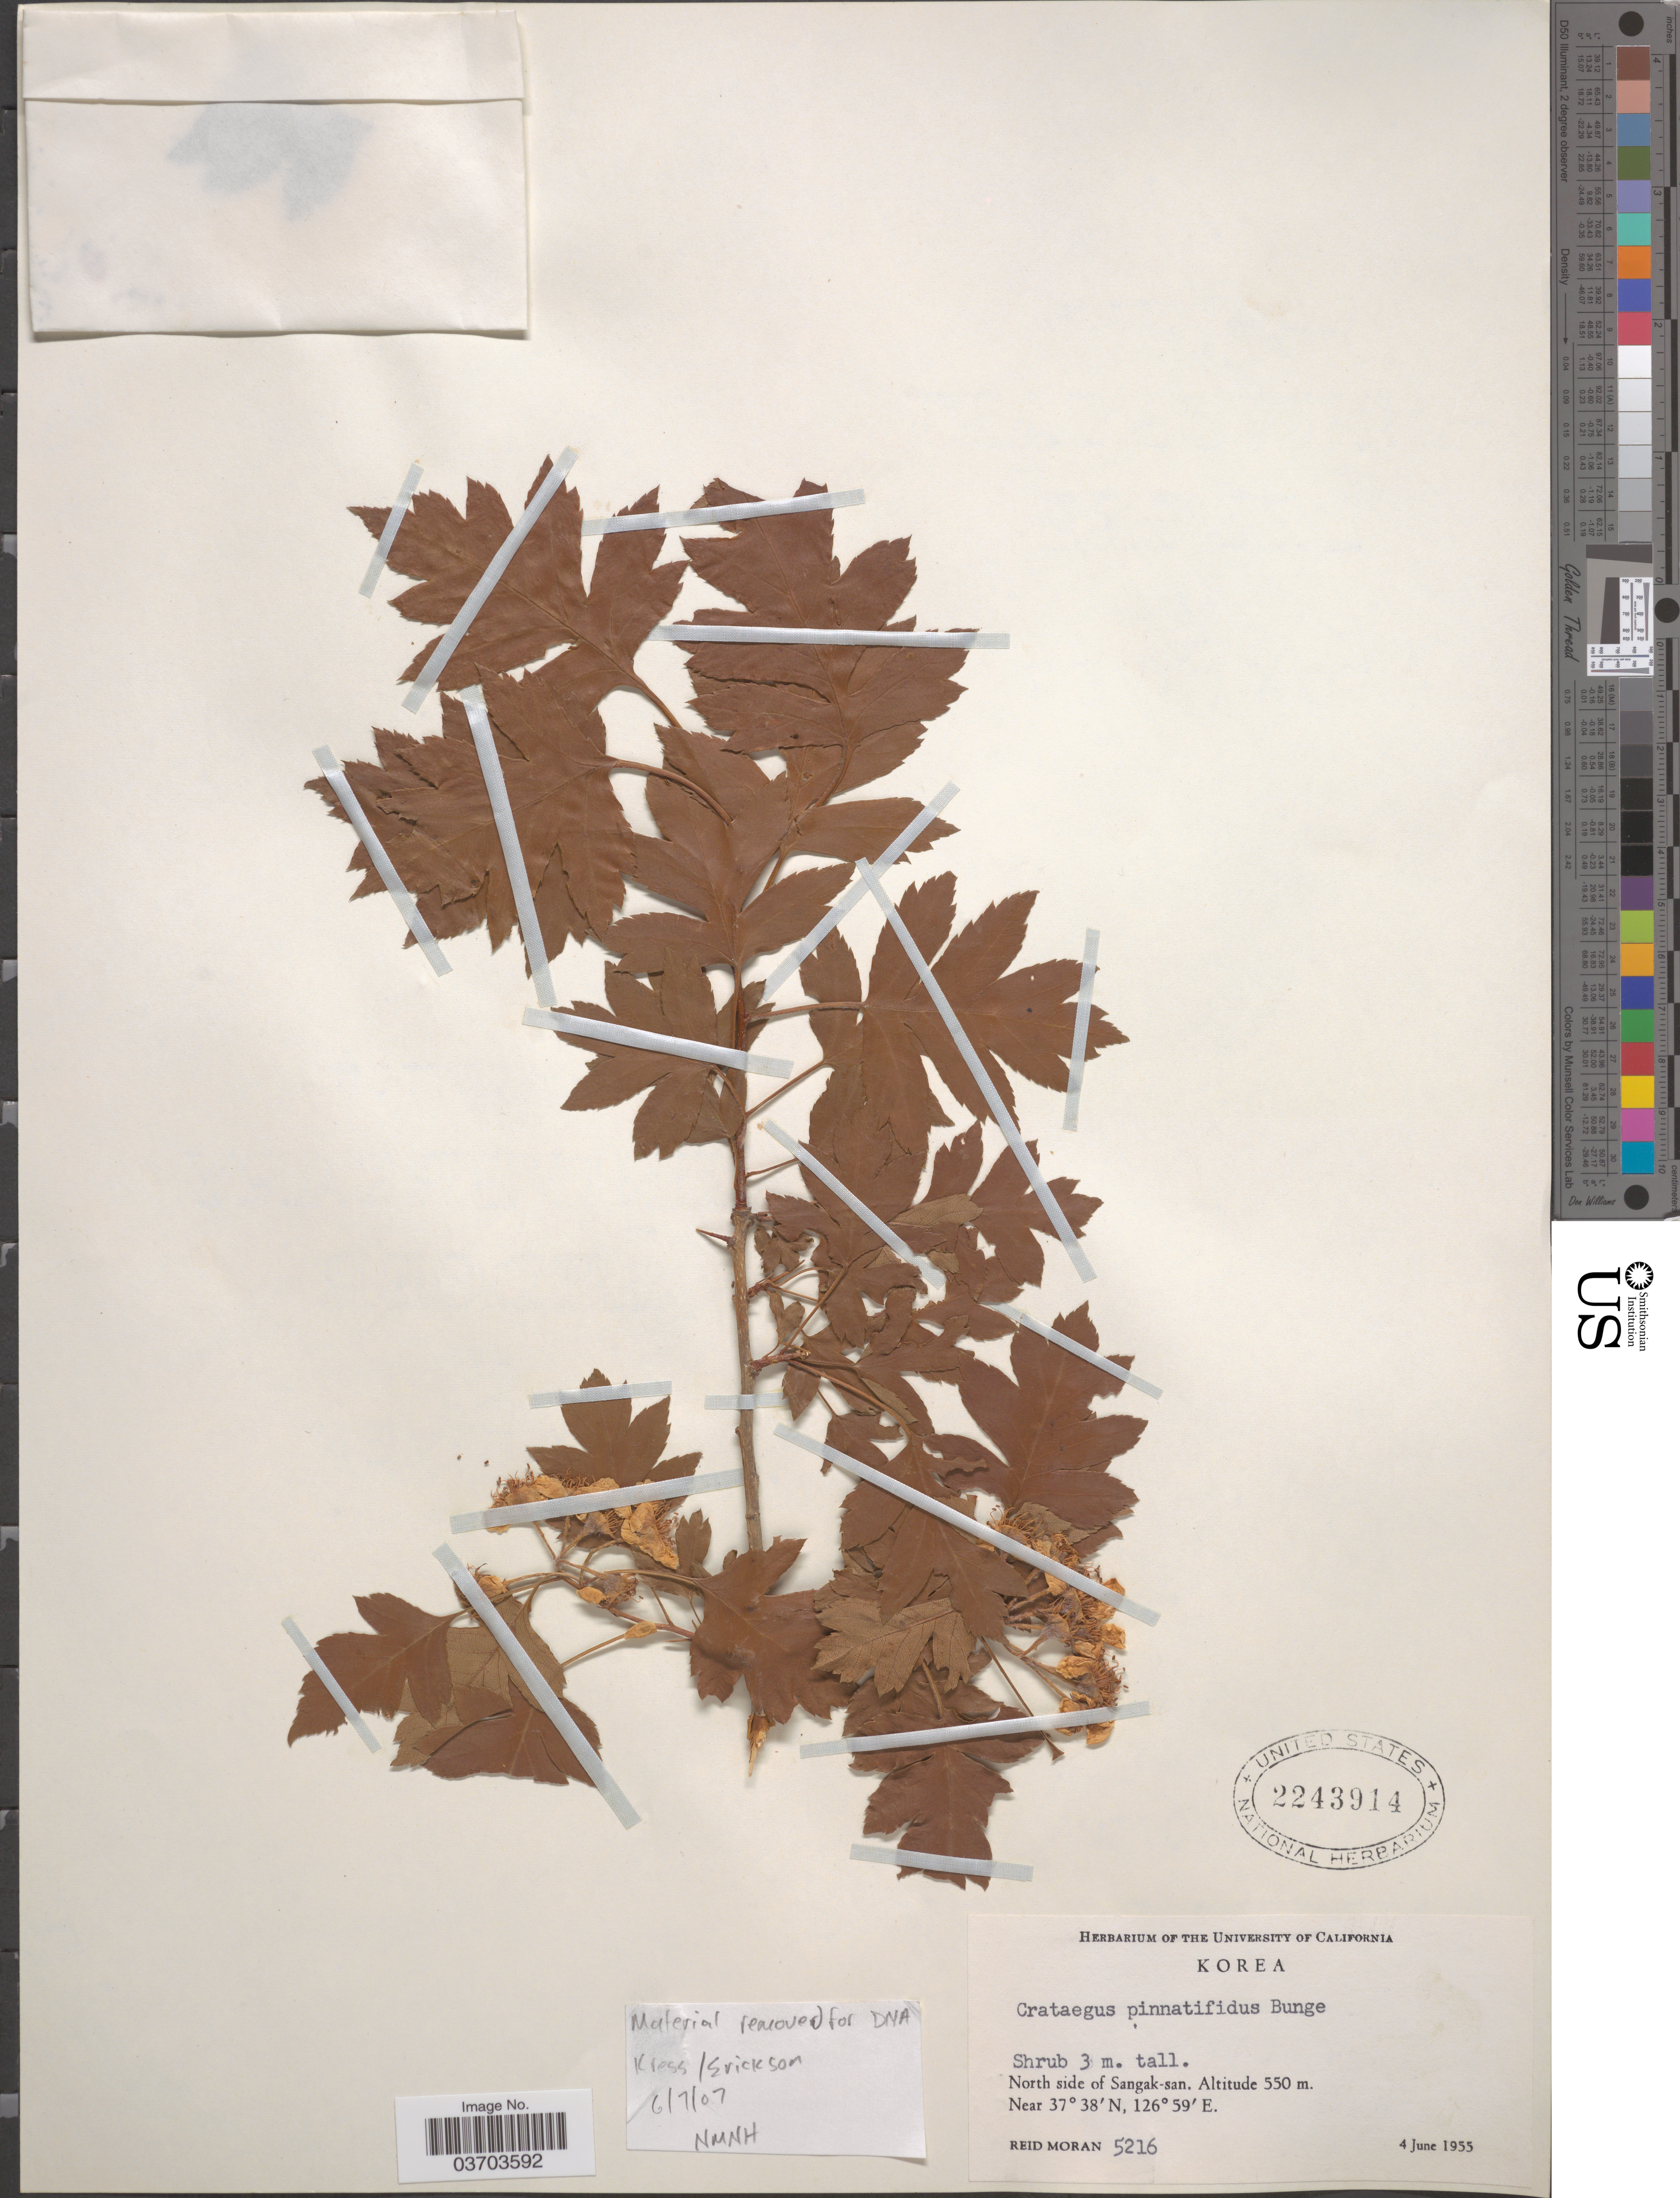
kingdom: Plantae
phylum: Tracheophyta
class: Magnoliopsida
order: Rosales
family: Rosaceae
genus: Crataegus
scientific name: Crataegus pinnatifida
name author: Bunge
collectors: R. V. Moran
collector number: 5216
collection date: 1955-06-04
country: North Korea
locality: Korea. North side of Sangak-san.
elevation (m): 550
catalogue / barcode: US 2243914